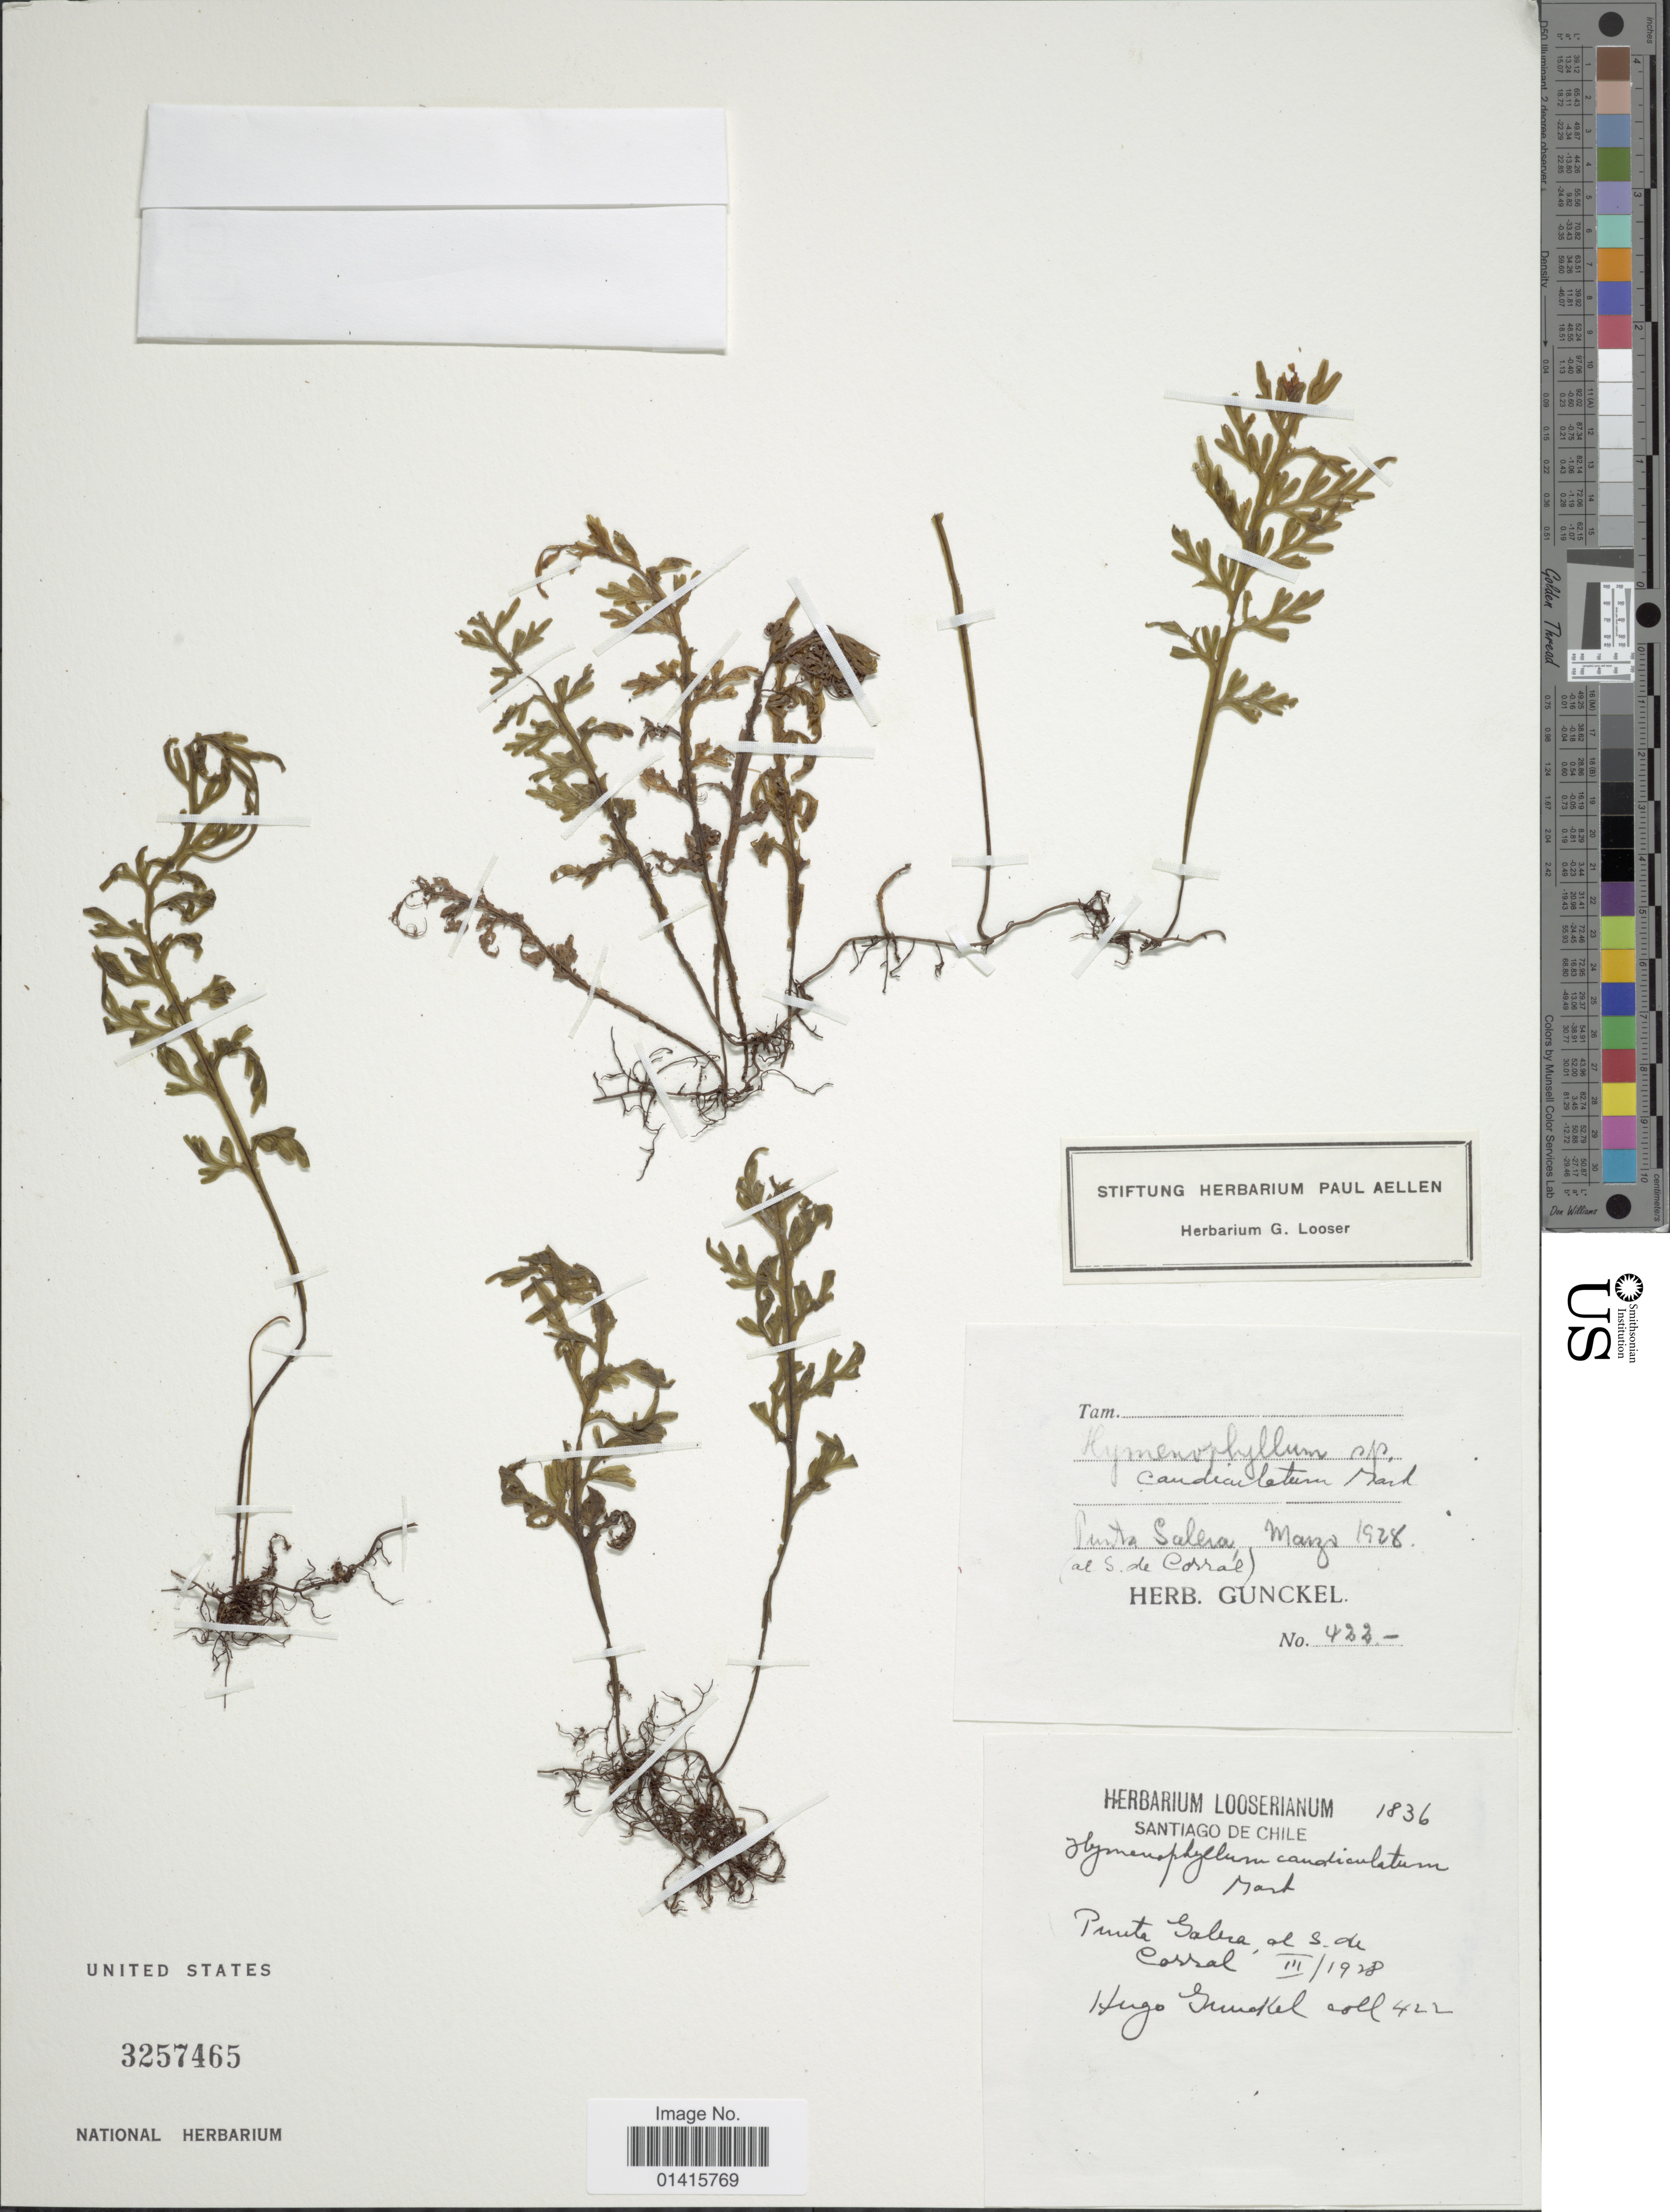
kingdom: Plantae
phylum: Tracheophyta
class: Polypodiopsida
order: Hymenophyllales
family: Hymenophyllaceae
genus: Hymenophyllum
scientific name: Hymenophyllum caudiculatum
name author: Mart.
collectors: H. Gunckel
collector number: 422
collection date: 1928-03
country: Chile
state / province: Región Metropolitana (RM)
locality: Santiago de Chile, Punta Salera, al S. de Corral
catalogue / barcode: US 3257465